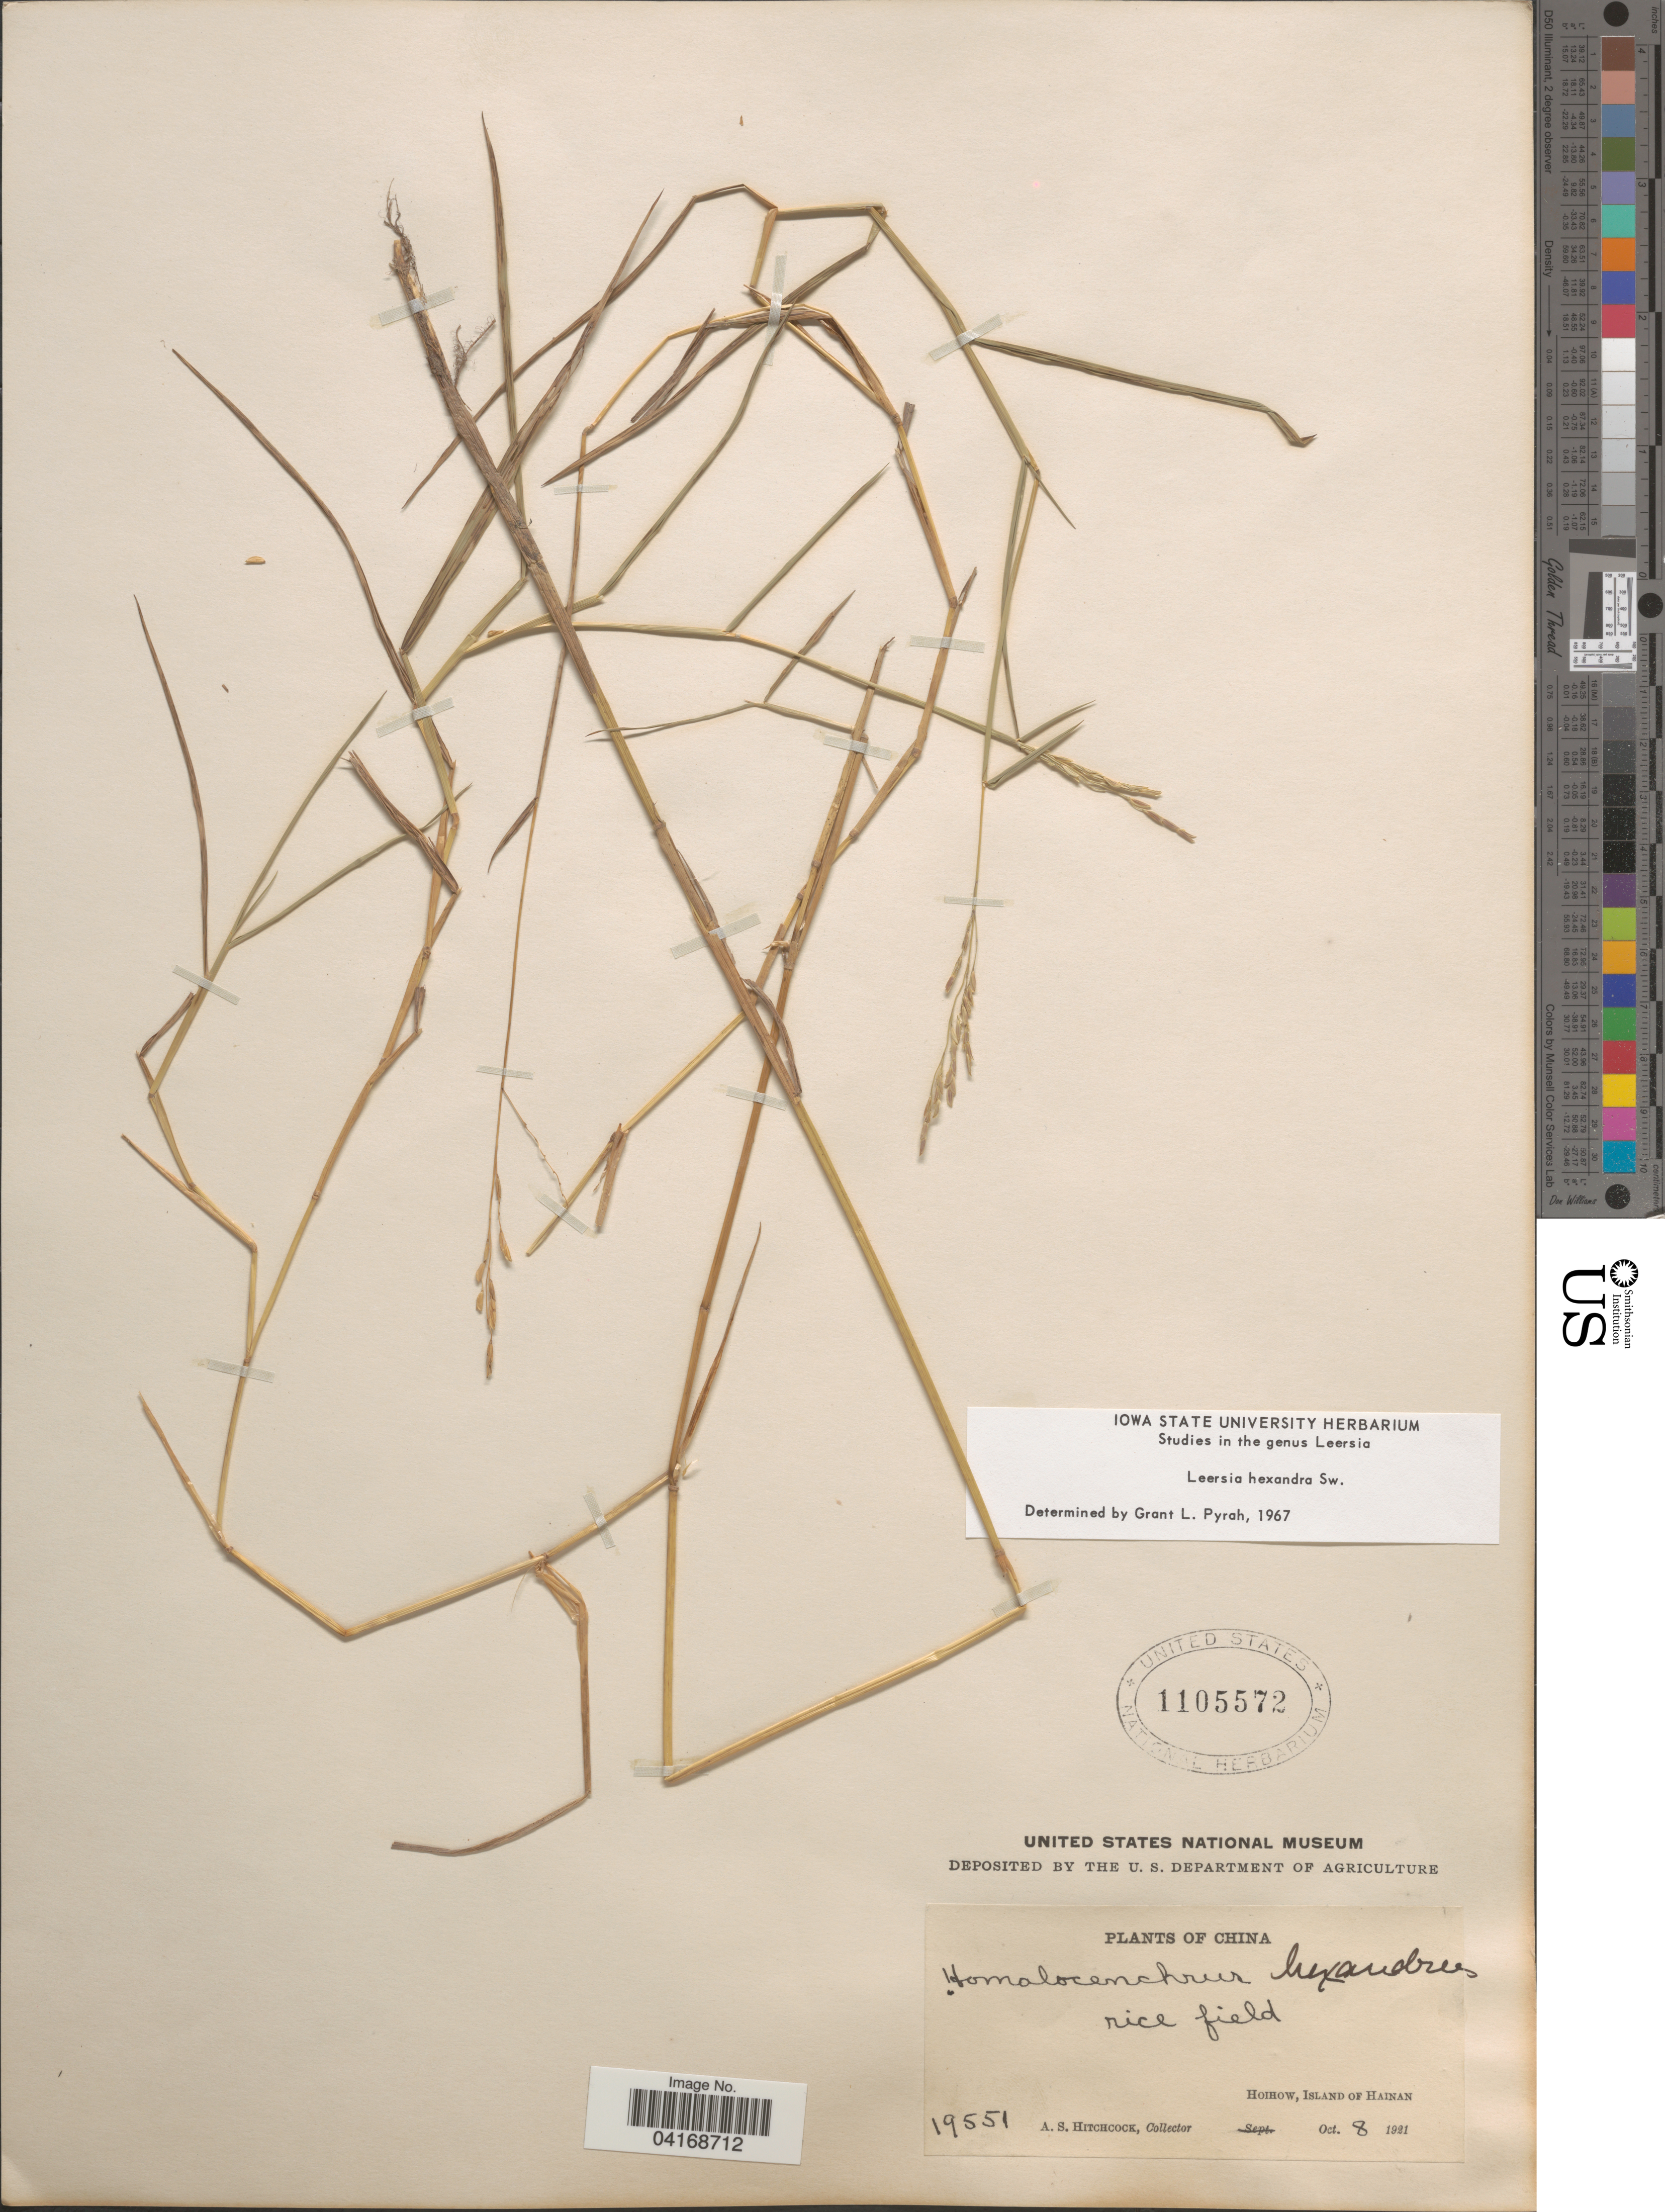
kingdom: Plantae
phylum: Tracheophyta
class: Liliopsida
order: Poales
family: Poaceae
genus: Leersia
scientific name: Leersia hexandra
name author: Sw.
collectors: A. S. Hitchcock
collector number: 19551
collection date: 1921-10-08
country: China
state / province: Hainan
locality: Hoihow, Island of Hainan.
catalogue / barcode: US 1105572